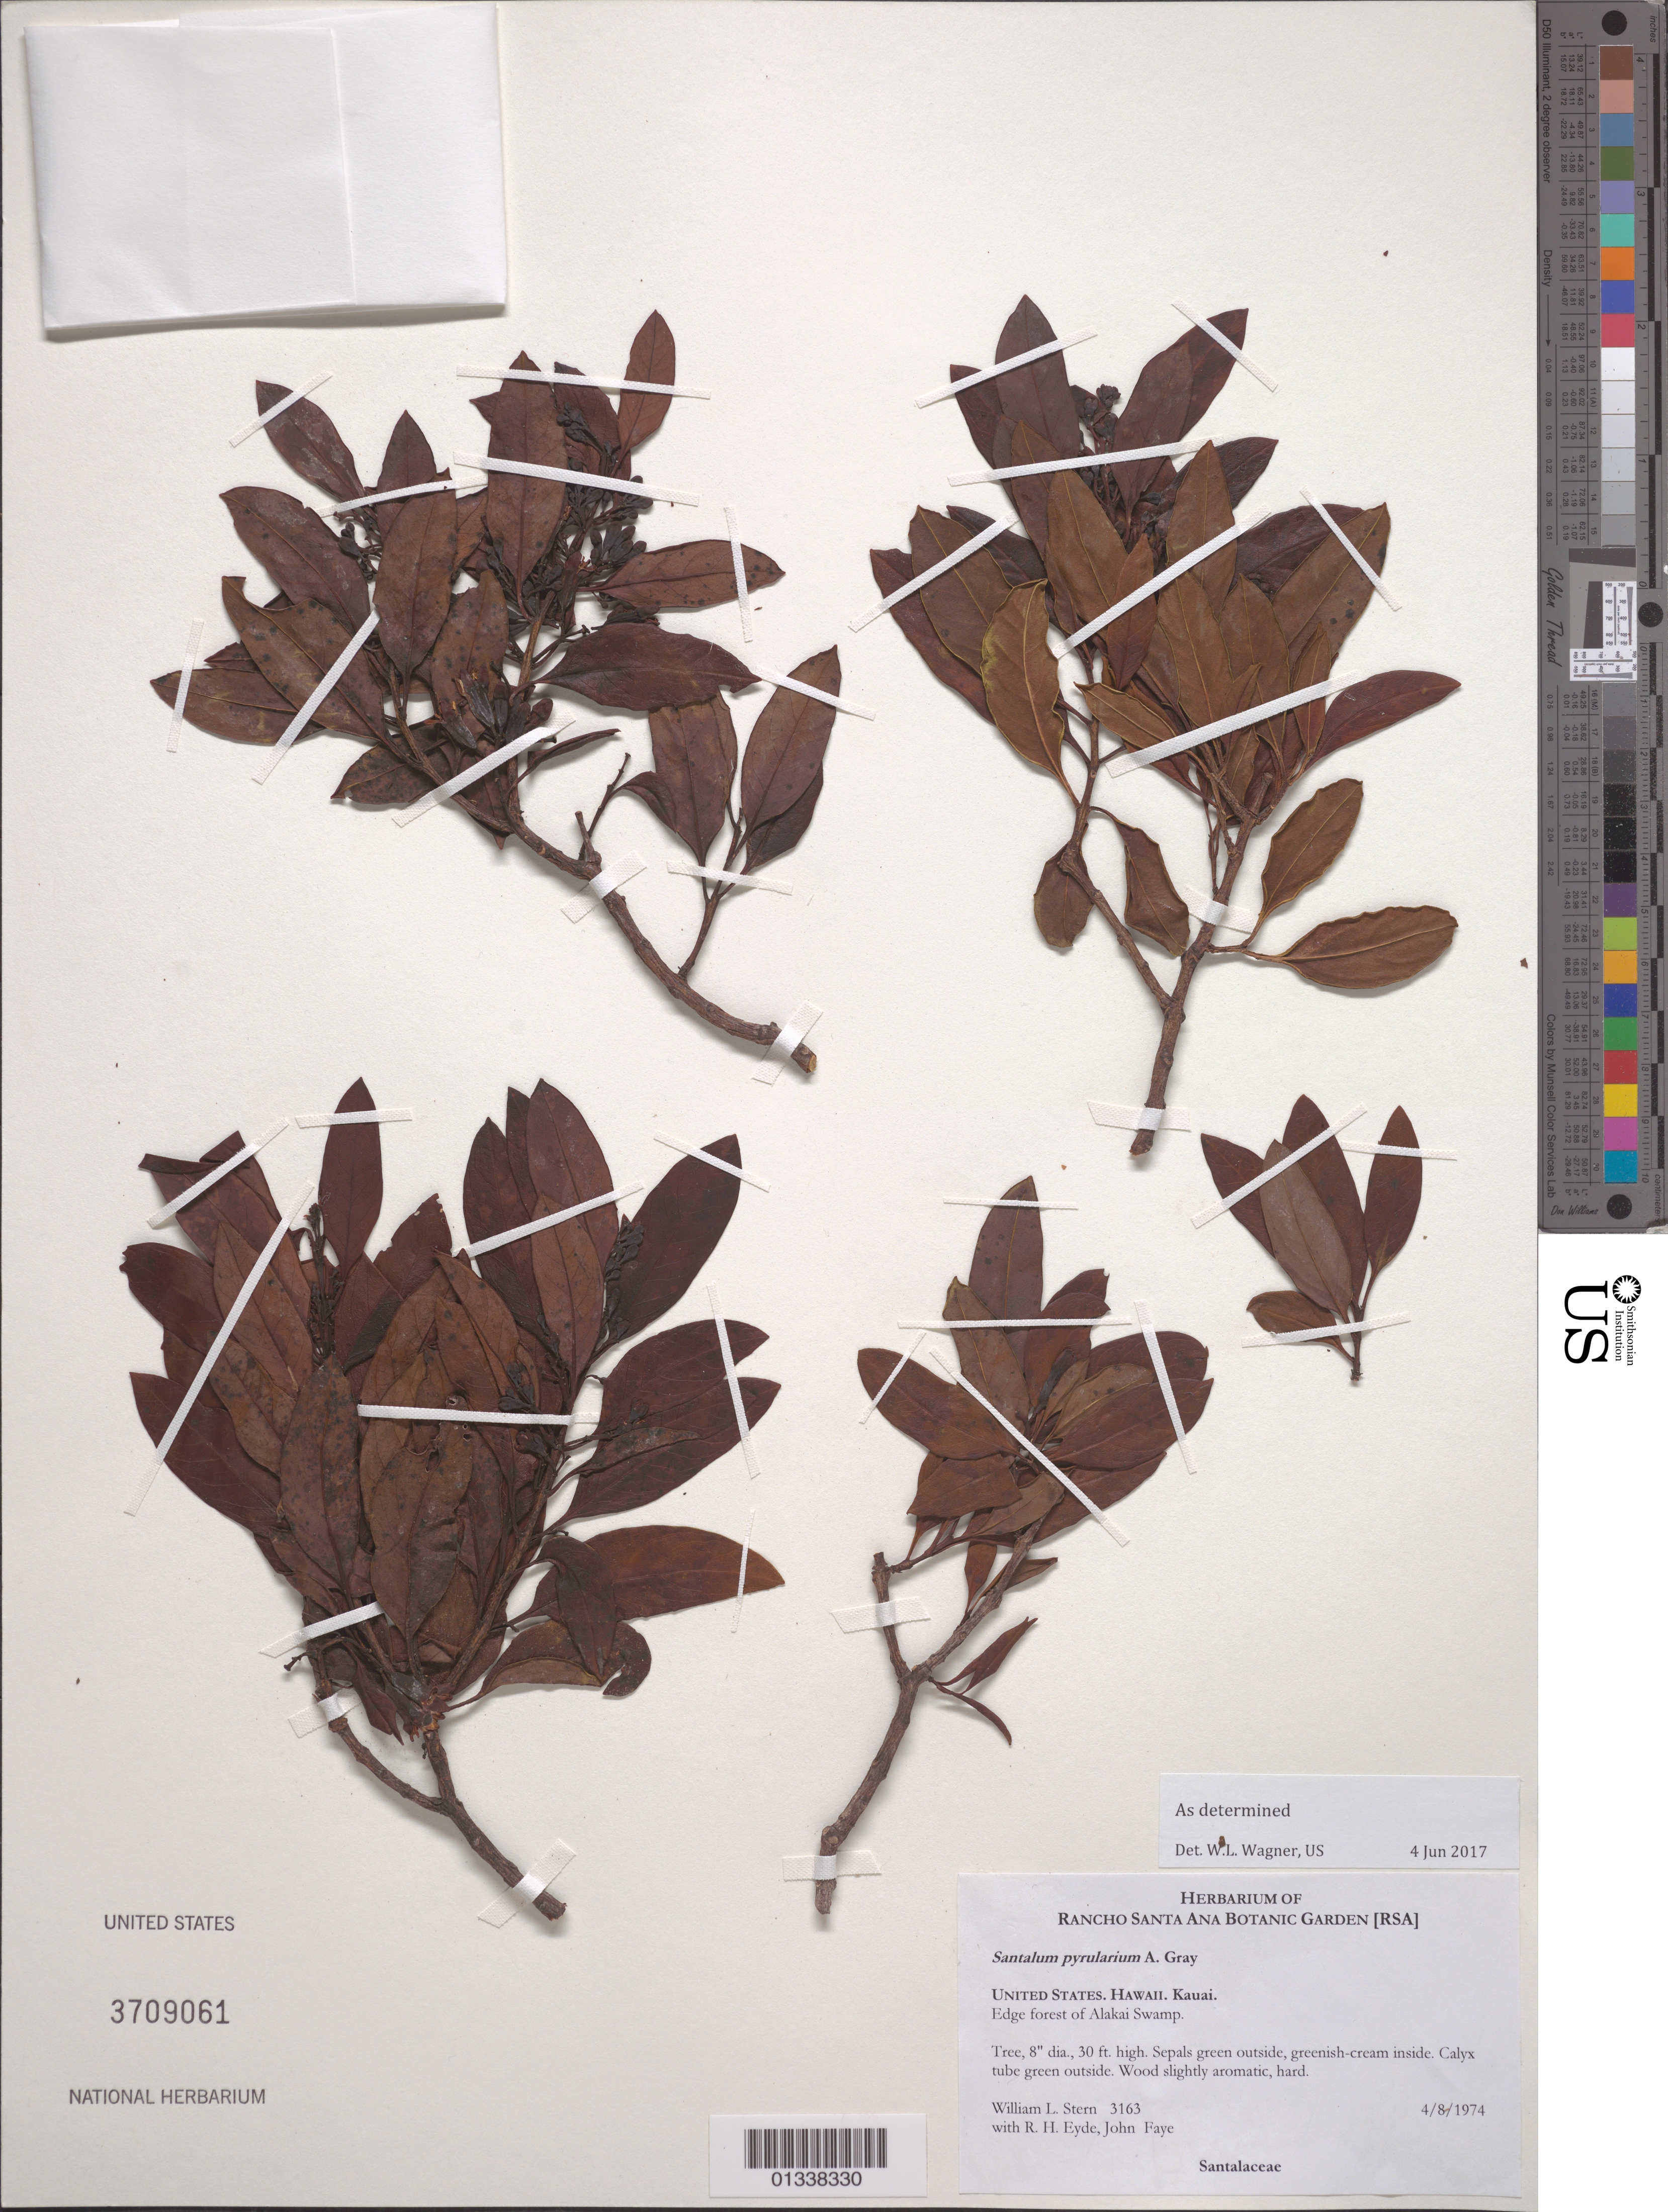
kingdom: Plantae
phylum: Tracheophyta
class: Magnoliopsida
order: Santalales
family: Santalaceae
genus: Santalum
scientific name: Santalum pyrularium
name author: A. Gray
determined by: Wagner, W. L., (BOT), Smithsonian Institution - National Museum of Natural History (UNITED STATES)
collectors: W. L. Stern, R. H. Eyde & J. Faye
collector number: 3163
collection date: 1974-04-08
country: United States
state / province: Hawaii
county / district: Kauai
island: Kaua'i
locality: Edge forest of Alakai Swamp.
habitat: Edge forest.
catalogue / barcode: US 3709061